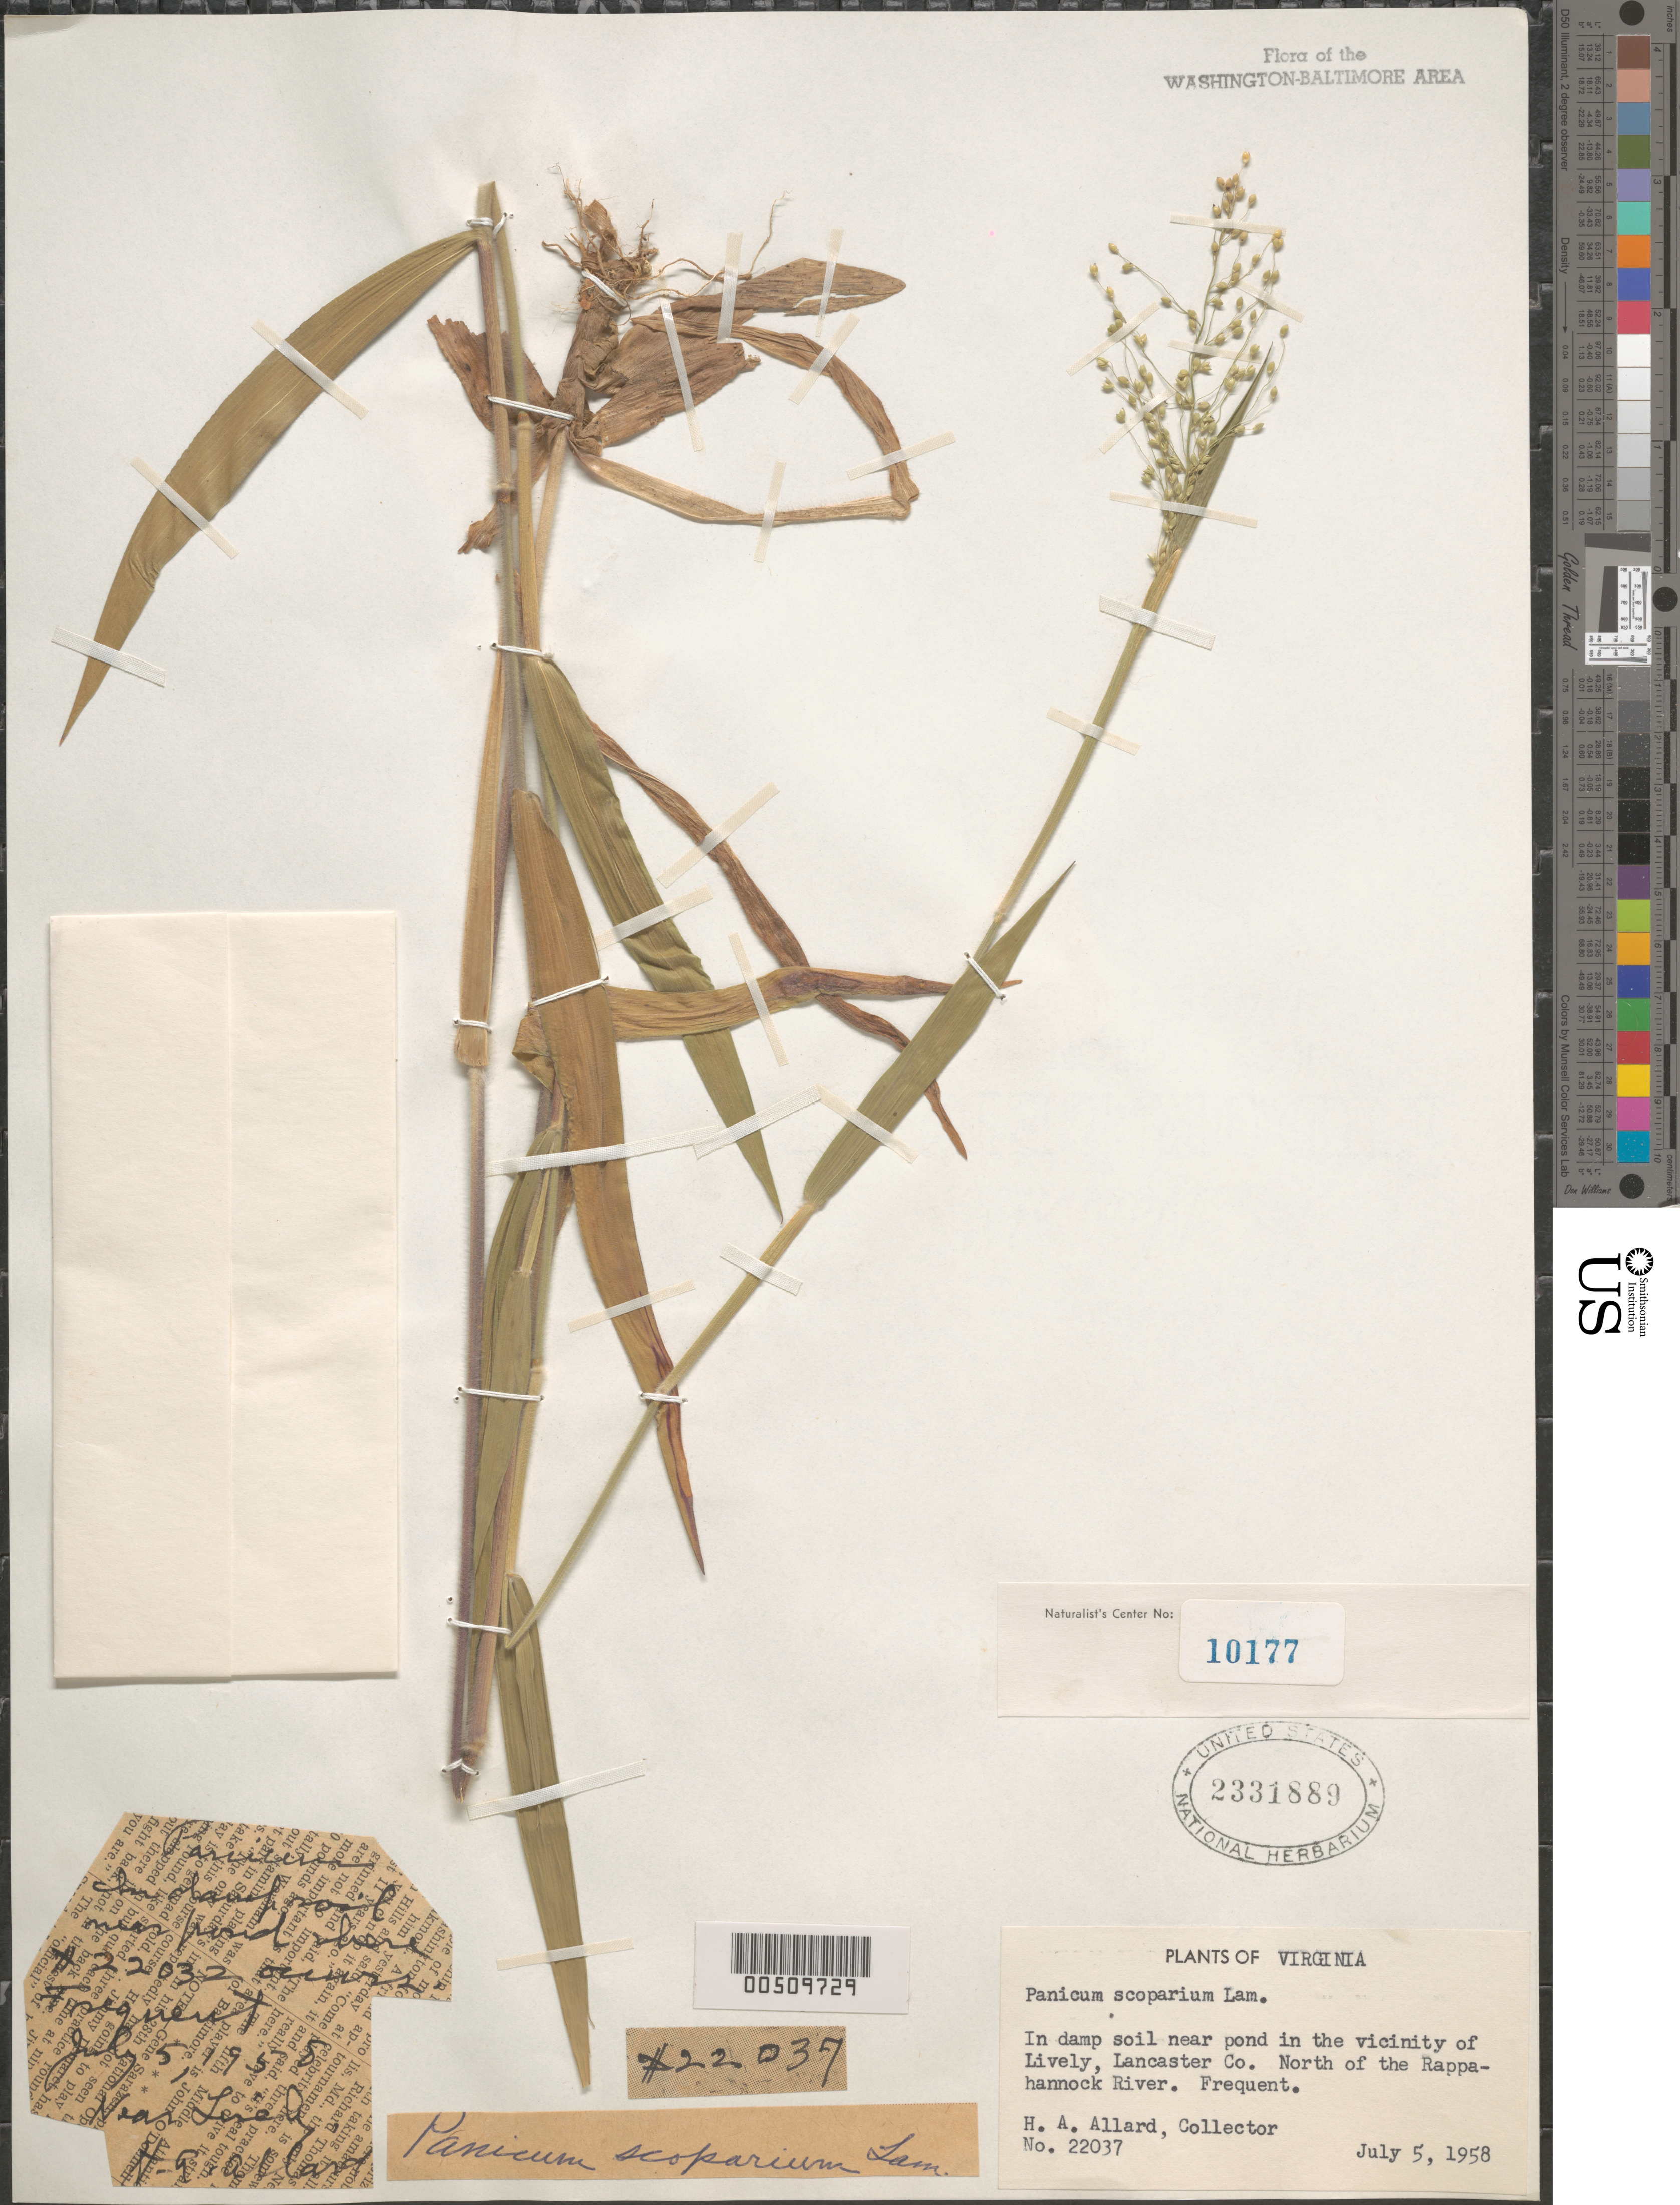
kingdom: Plantae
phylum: Tracheophyta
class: Liliopsida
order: Poales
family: Poaceae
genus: Dichanthelium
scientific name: Dichanthelium scoparium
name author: (Lam.) Gould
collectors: H. A. Allard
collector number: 22037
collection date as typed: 05 Jul 1958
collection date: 1958-07-05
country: United States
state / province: Virginia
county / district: Lancaster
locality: Lively, N of Rappahanock River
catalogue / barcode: US 2331889